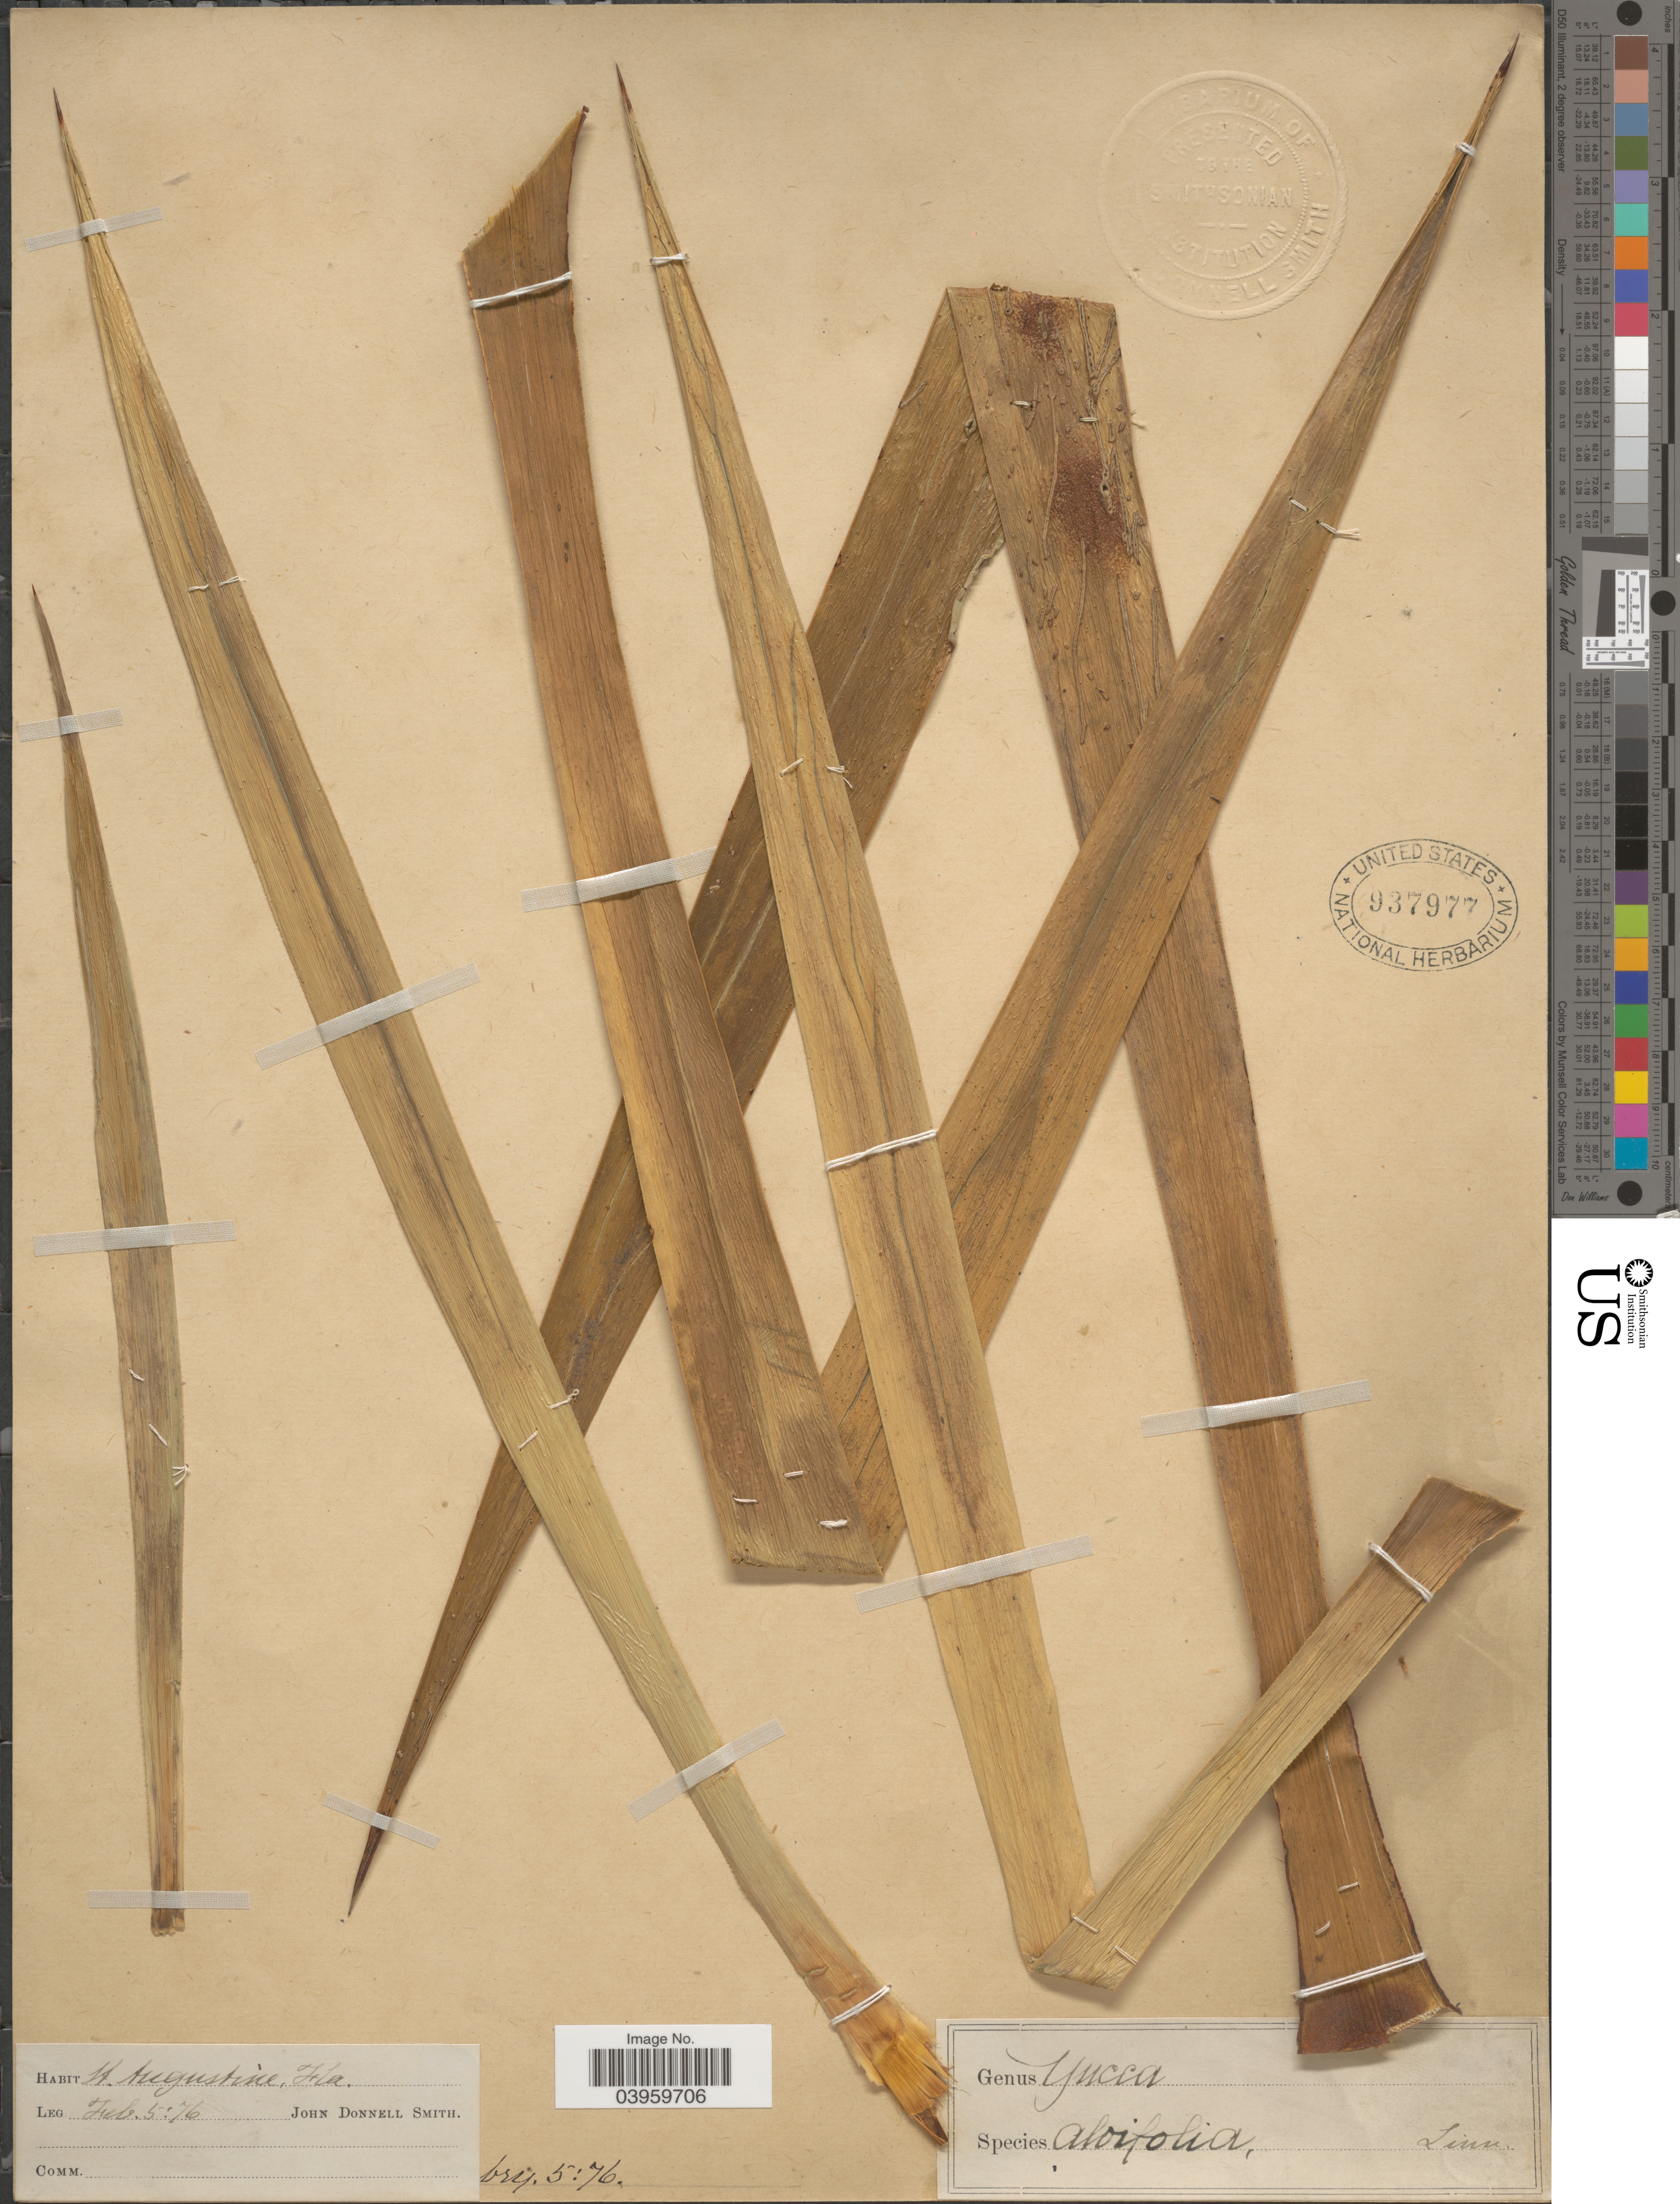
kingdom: Plantae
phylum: Tracheophyta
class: Liliopsida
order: Asparagales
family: Asparagaceae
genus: Yucca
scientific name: Yucca aloifolia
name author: L.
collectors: J. Donnell Smith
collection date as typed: Transcribed d/m/y: 5/2/76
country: United States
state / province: Florida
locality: St. Augustine.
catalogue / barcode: US 937977